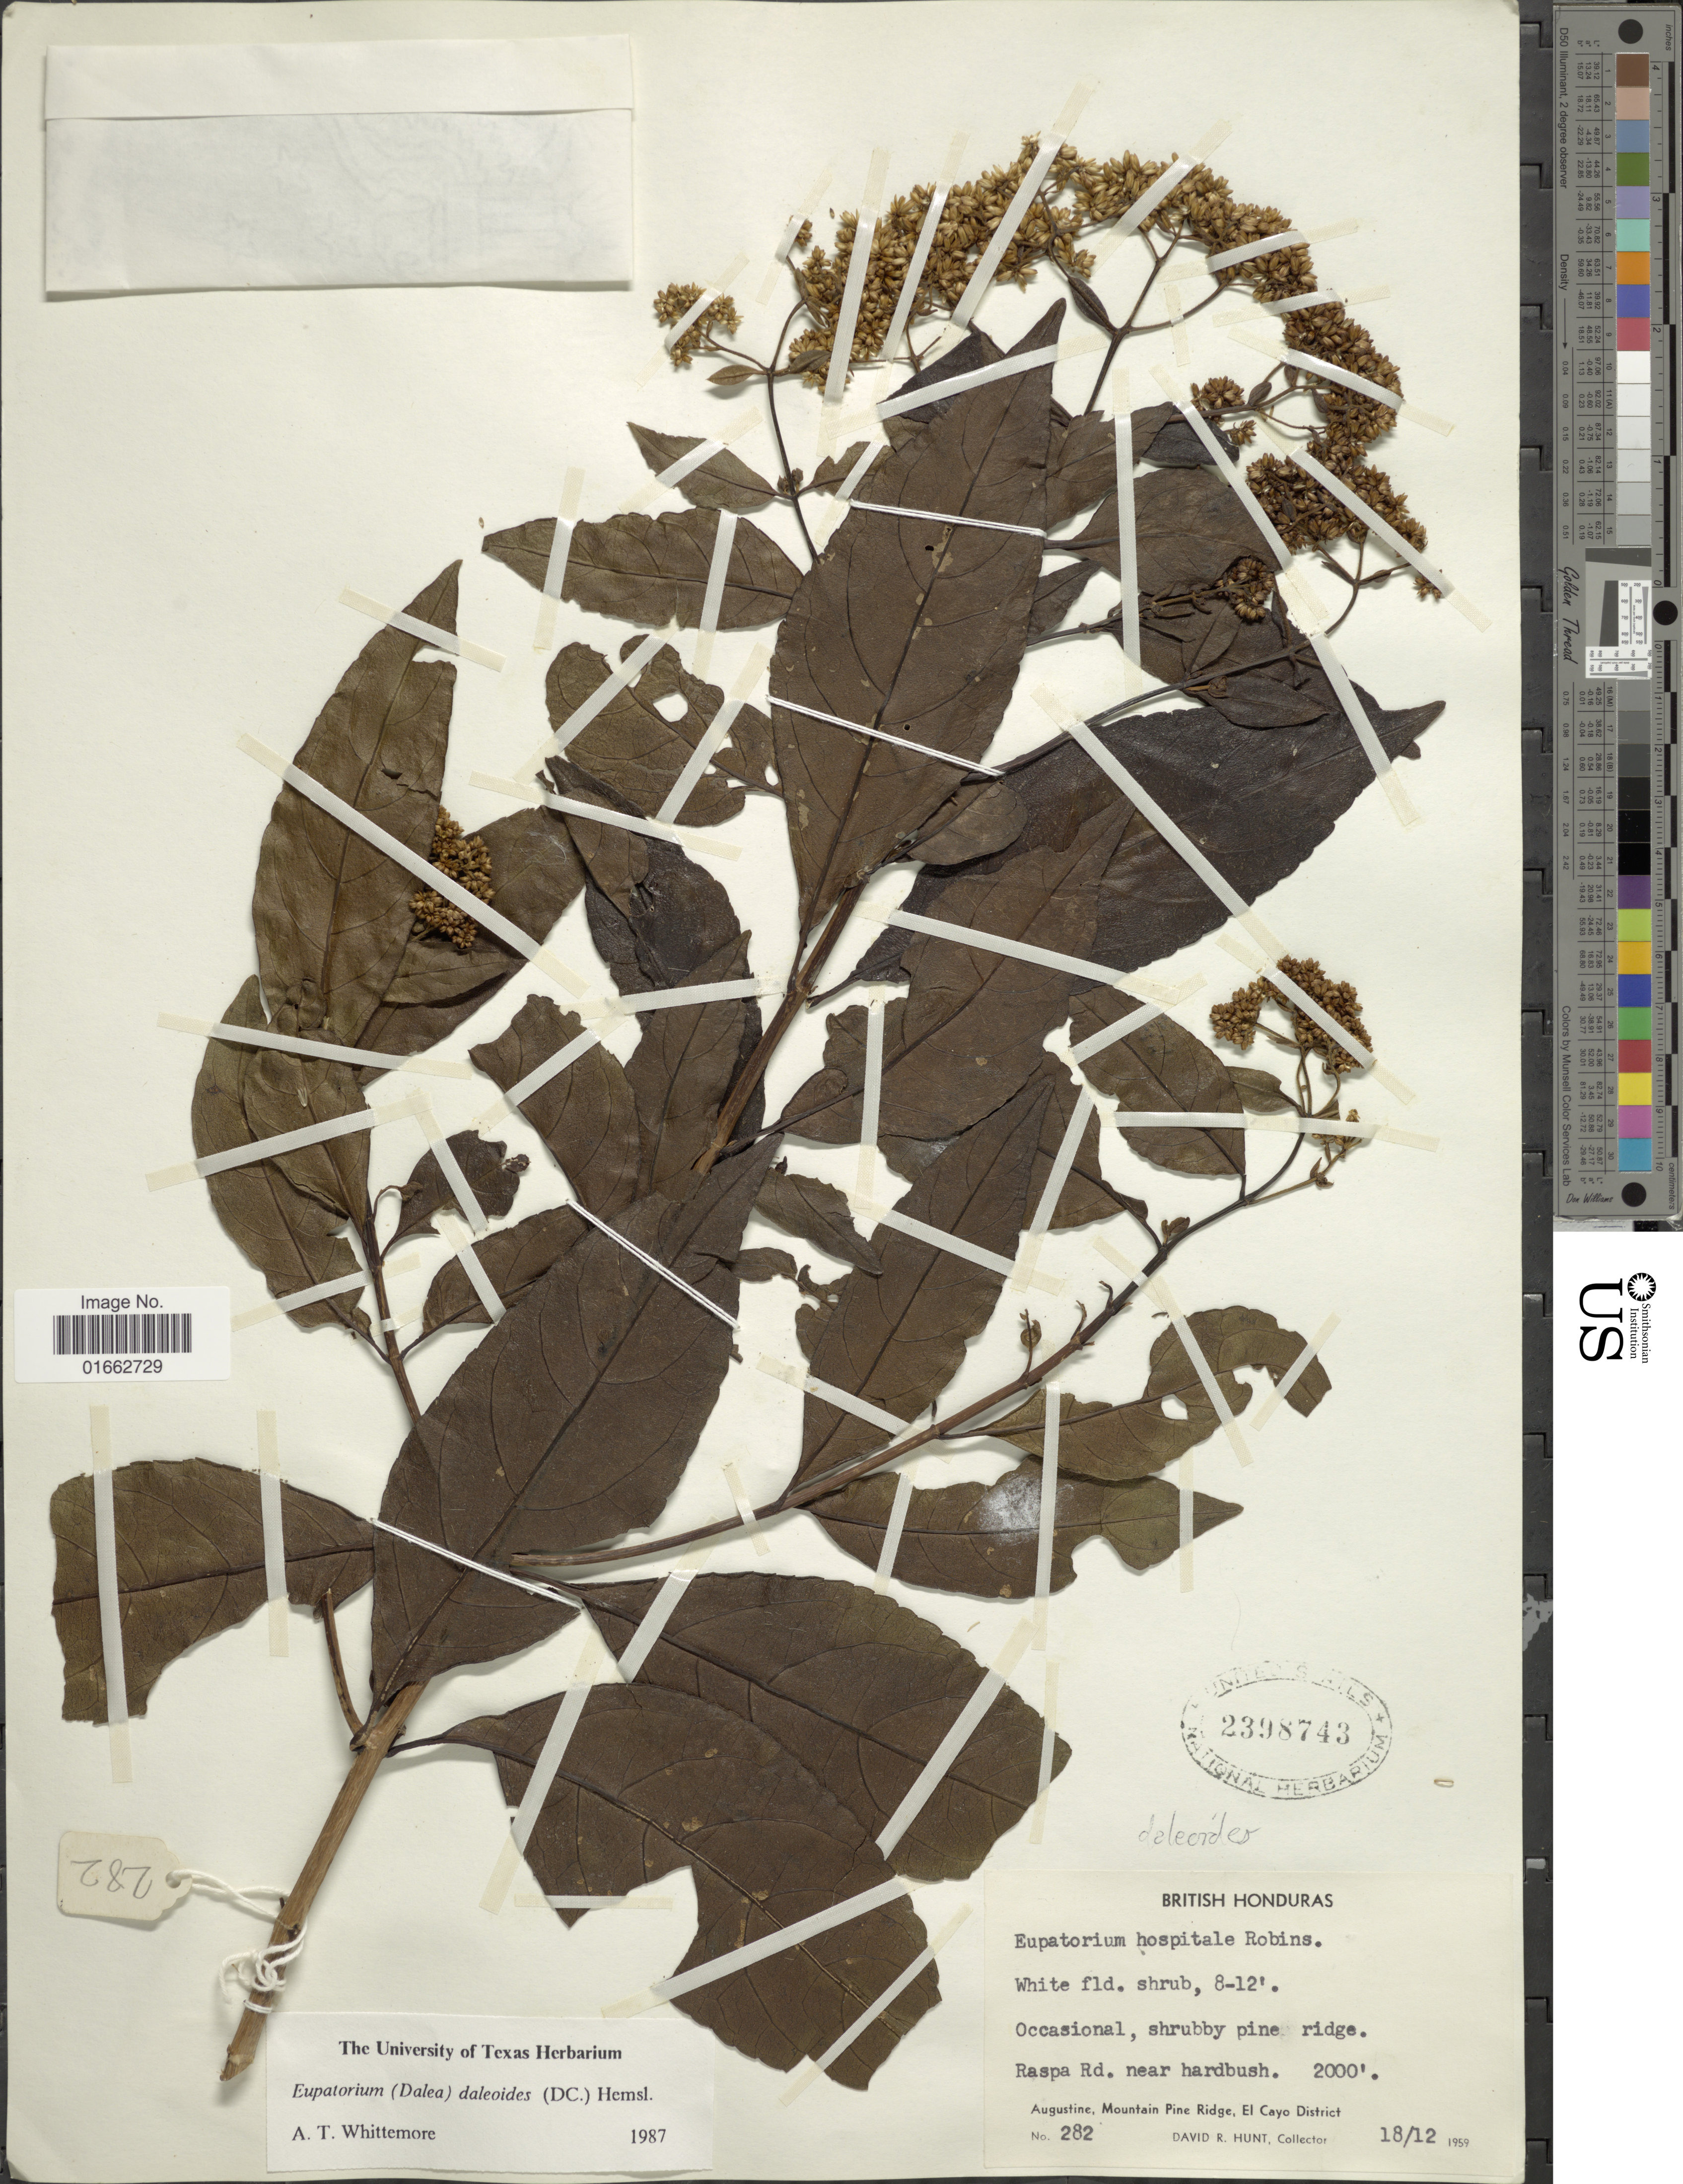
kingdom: Plantae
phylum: Tracheophyta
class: Magnoliopsida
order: Asterales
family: Asteraceae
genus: Critonia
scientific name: Critonia daleoides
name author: DC.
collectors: D. R. Hunt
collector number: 282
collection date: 1959-12-18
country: Belize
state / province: Cayo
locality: British Honduras, Augustine, Mountain Pine Ridge, El Cayo District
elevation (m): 610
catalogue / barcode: US 2398743